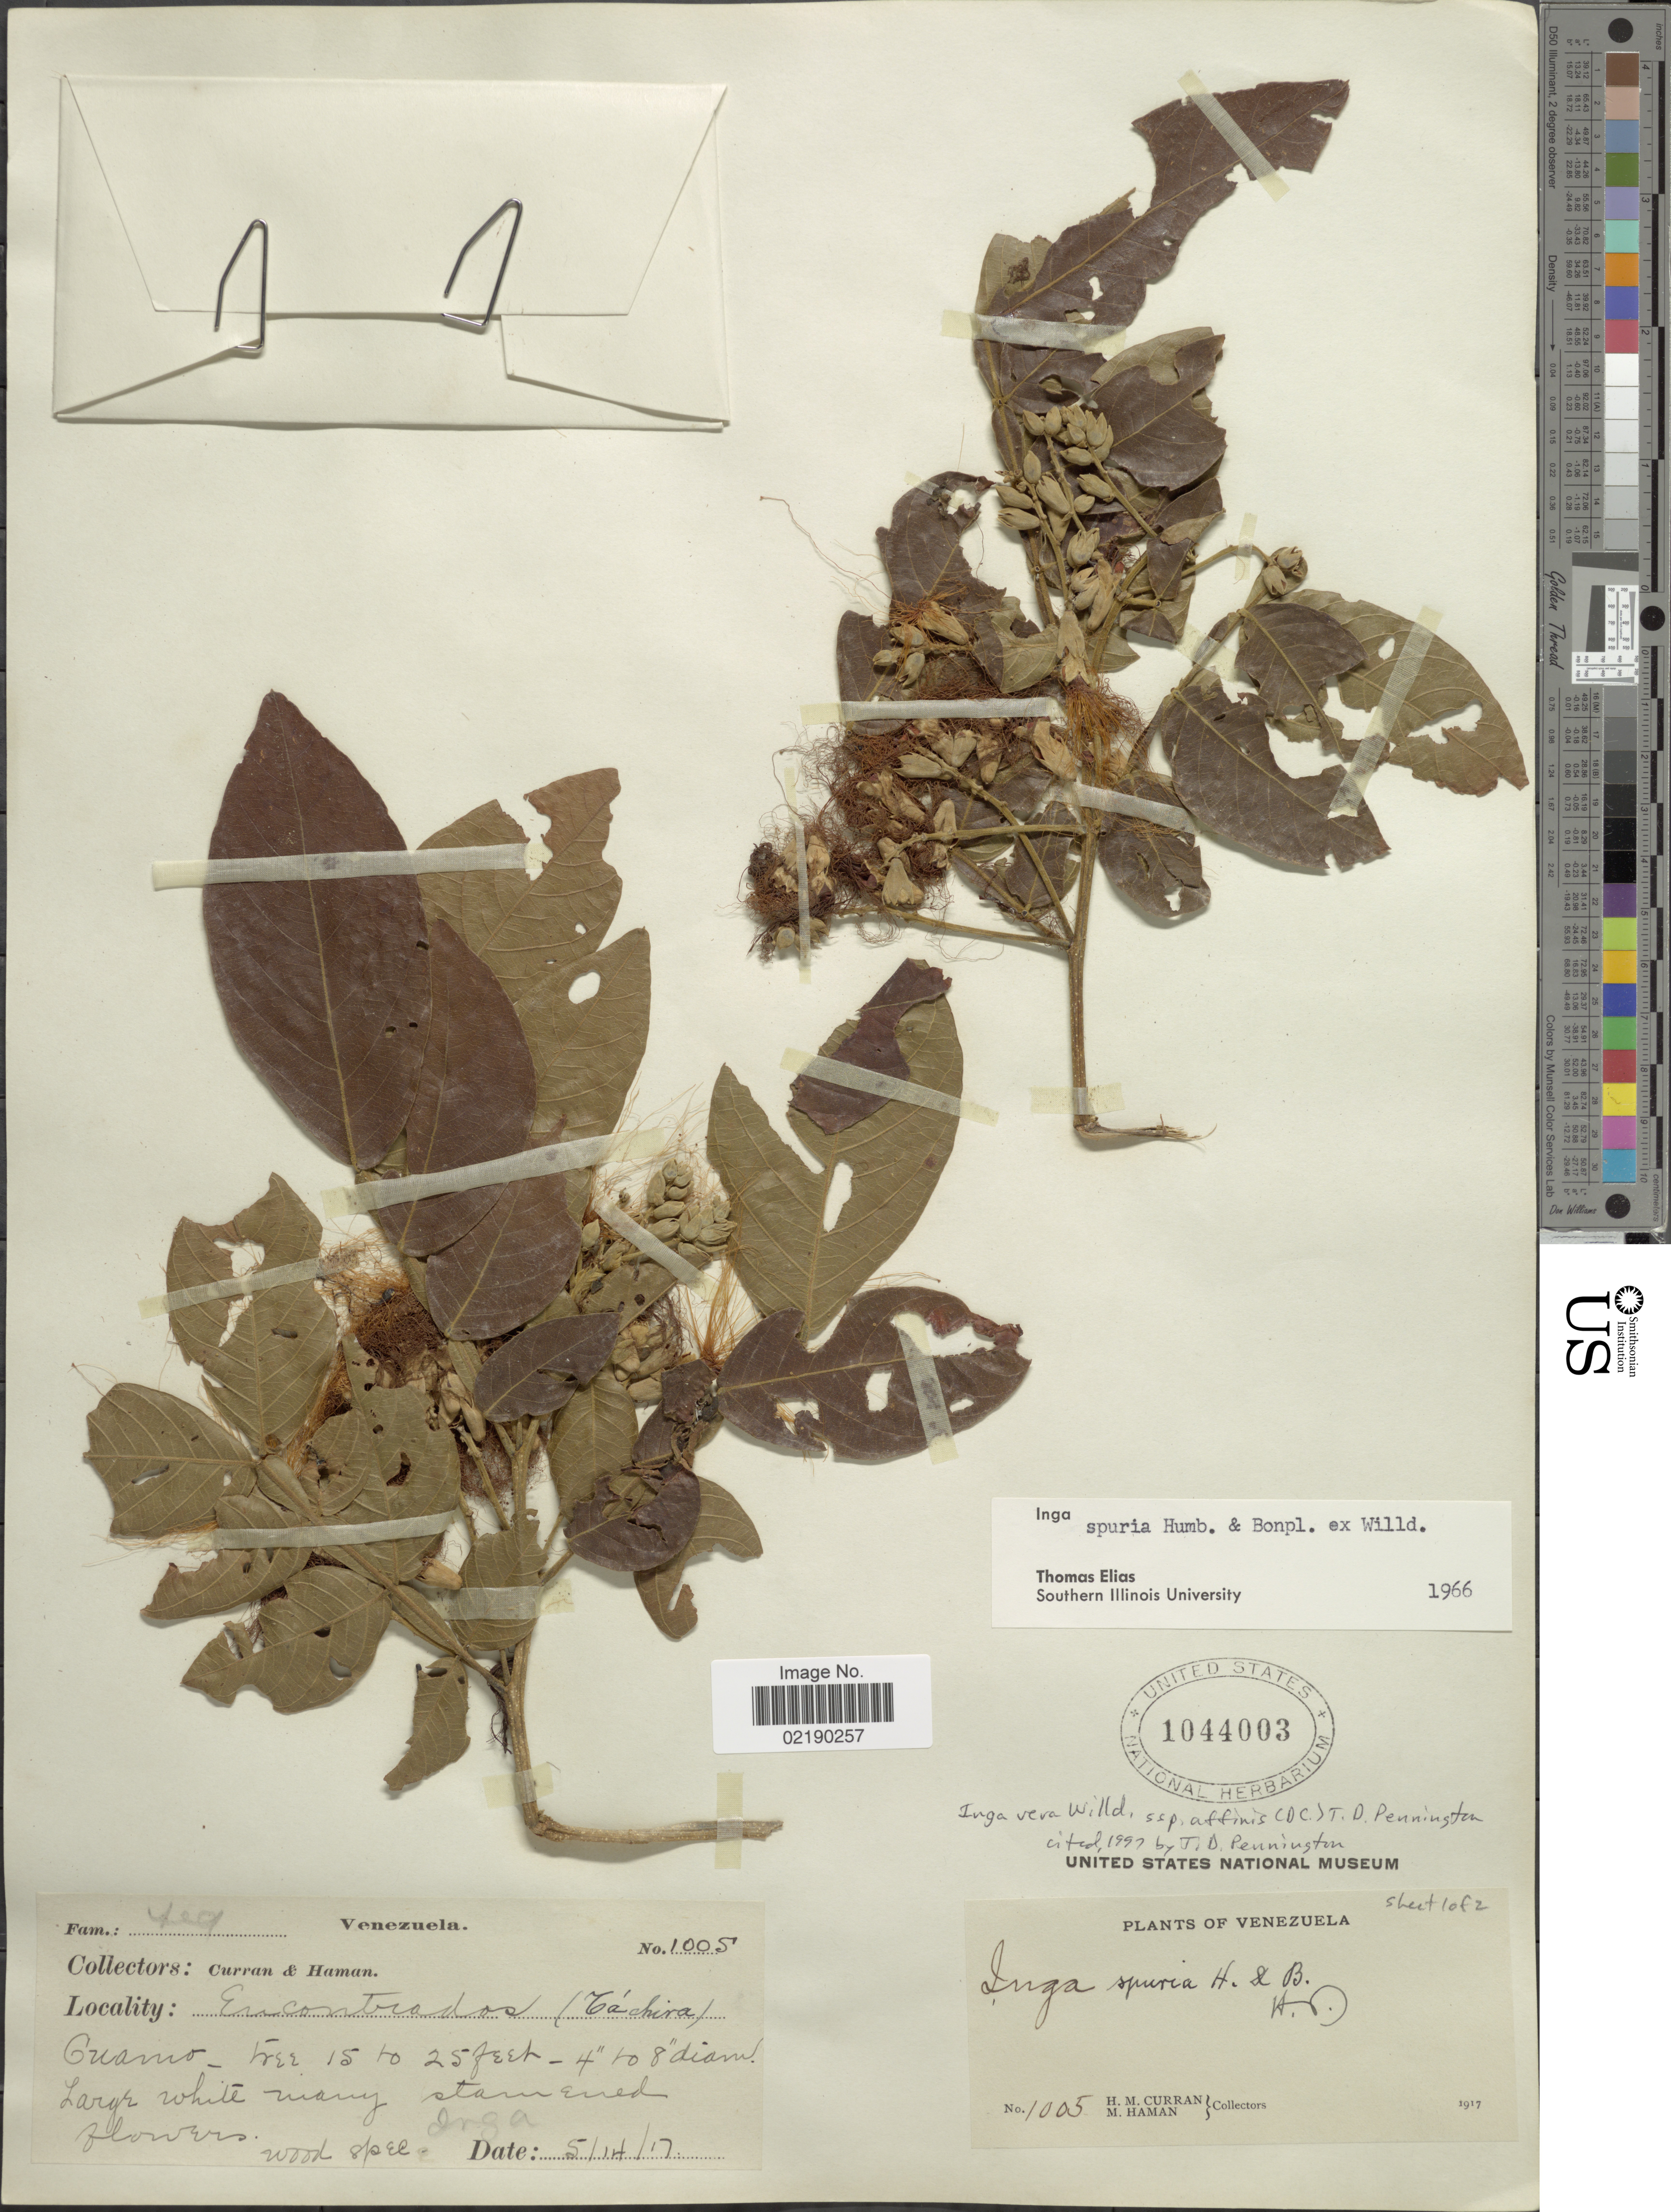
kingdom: Plantae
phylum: Tracheophyta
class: Magnoliopsida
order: Fabales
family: Fabaceae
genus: Inga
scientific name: Inga vera subsp. affinis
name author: (DC.) T.D. Penn.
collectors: H. M. Curran & M. Haman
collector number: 1005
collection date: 1917-05-14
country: Venezuela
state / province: Tachira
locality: Eucontrados (Tachira).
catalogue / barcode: US 1044003